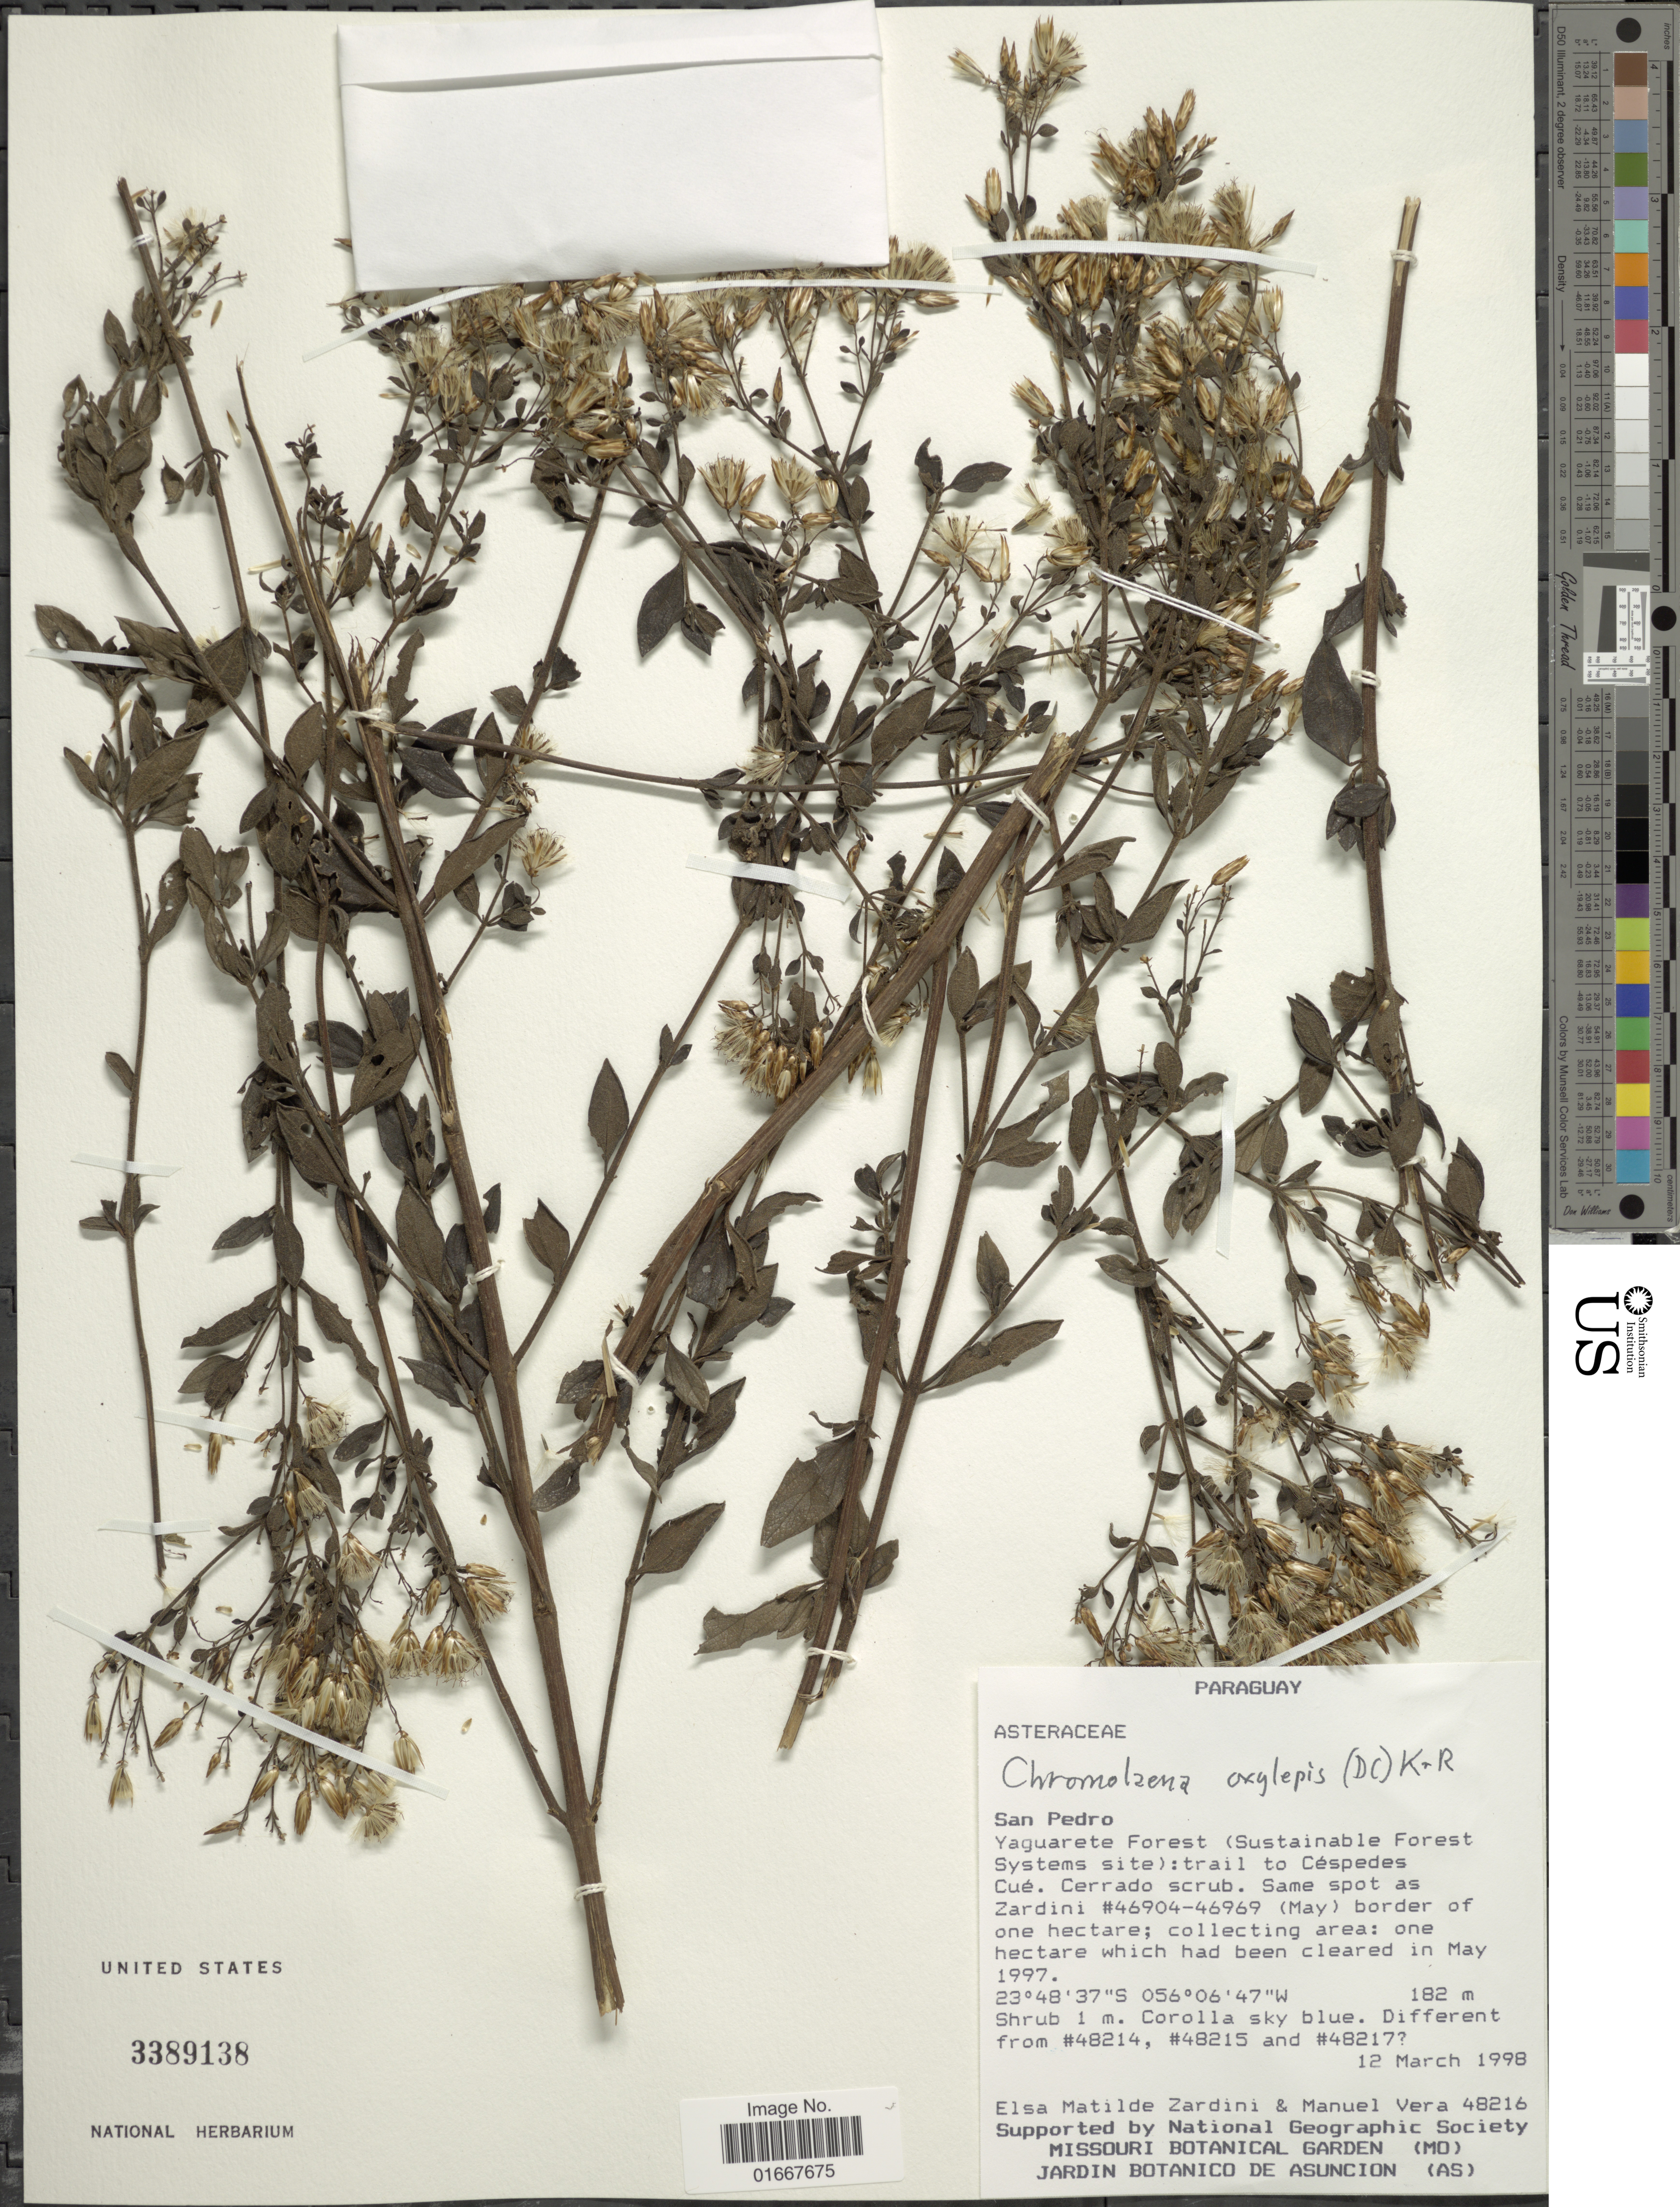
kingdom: Plantae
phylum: Tracheophyta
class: Magnoliopsida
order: Asterales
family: Asteraceae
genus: Chromolaena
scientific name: Chromolaena oxylepis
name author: (DC.) R.M. King & H. Rob.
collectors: E. M. Zardini & M. Vera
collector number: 48216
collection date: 1998-03-12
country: Paraguay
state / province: San Pedro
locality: Yaguarete Forest (Sustainable Forest Systems site): trail to Céspedes Cué. Cerrado scrub. Same spot as Zardini #46904-46969 (May) border of one hectare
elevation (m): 182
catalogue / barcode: US 3389138